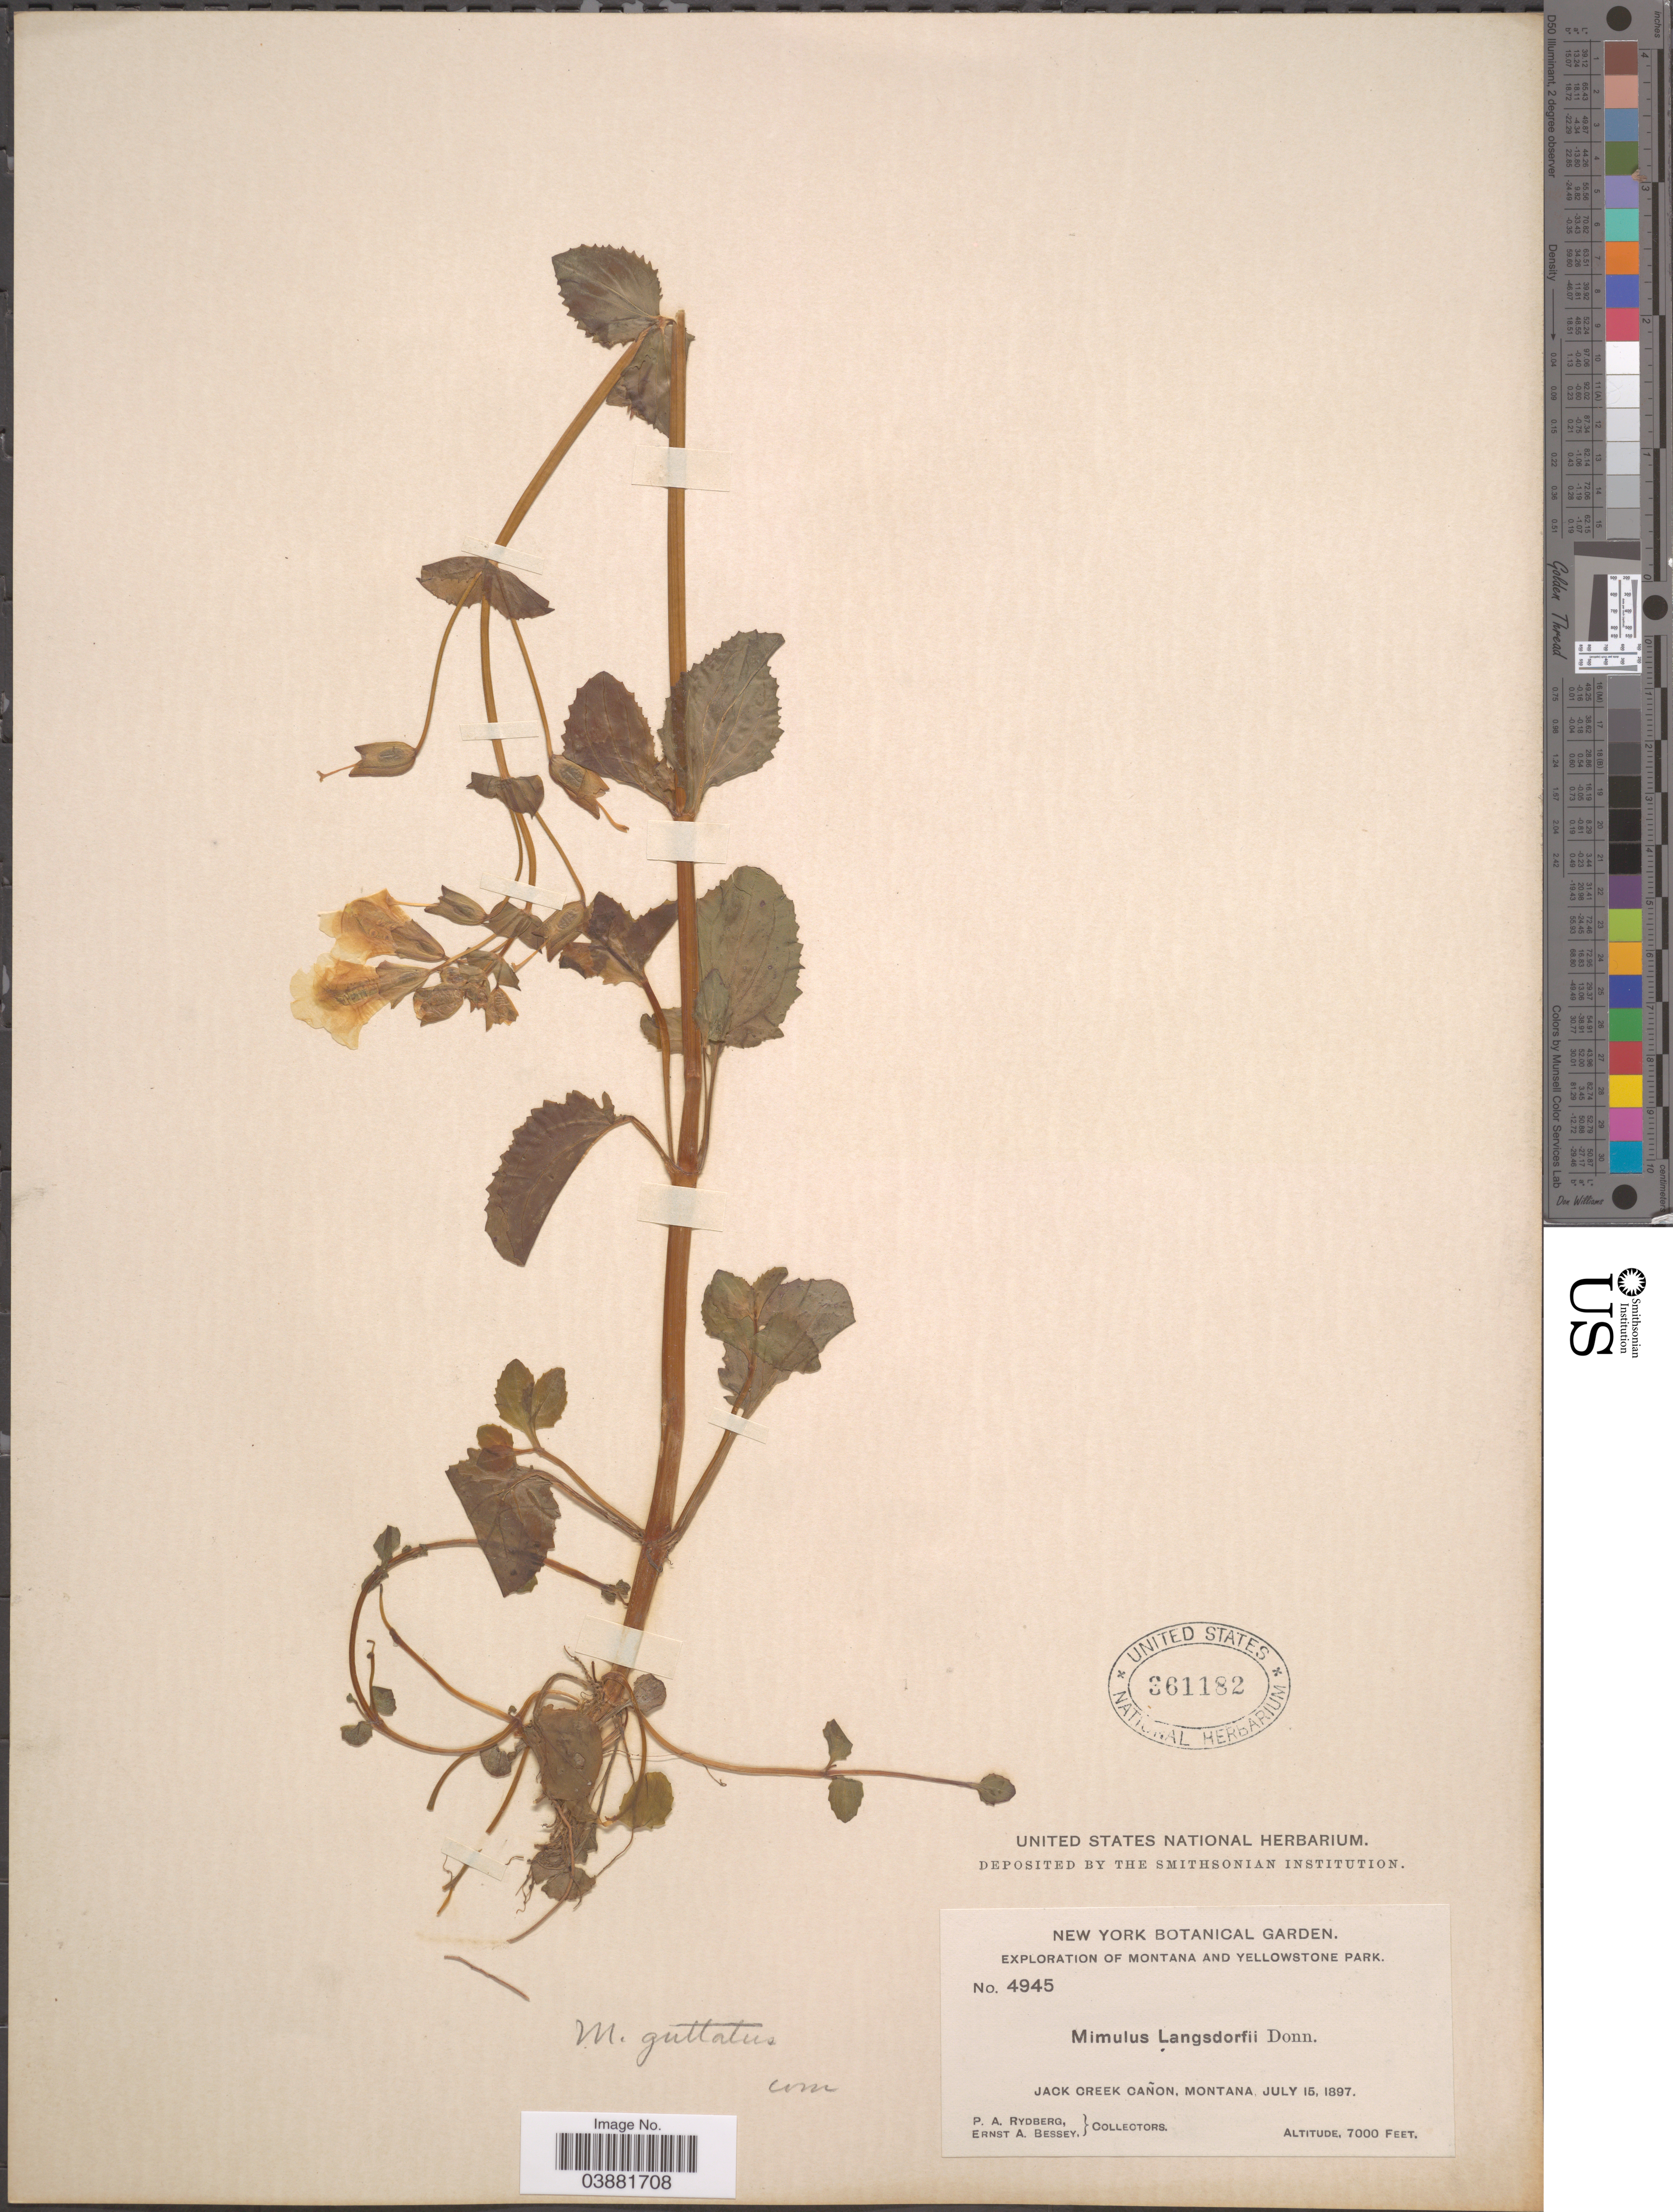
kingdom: Plantae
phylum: Tracheophyta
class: Magnoliopsida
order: Lamiales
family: Phrymaceae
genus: Mimulus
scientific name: Mimulus guttatus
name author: DC.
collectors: P. A. Rydberg & E. A. Bessey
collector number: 4945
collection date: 1897-07-15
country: United States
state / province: Montana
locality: Yellowstone Park. Jack Creek Cañon.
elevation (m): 2134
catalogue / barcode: US 361182